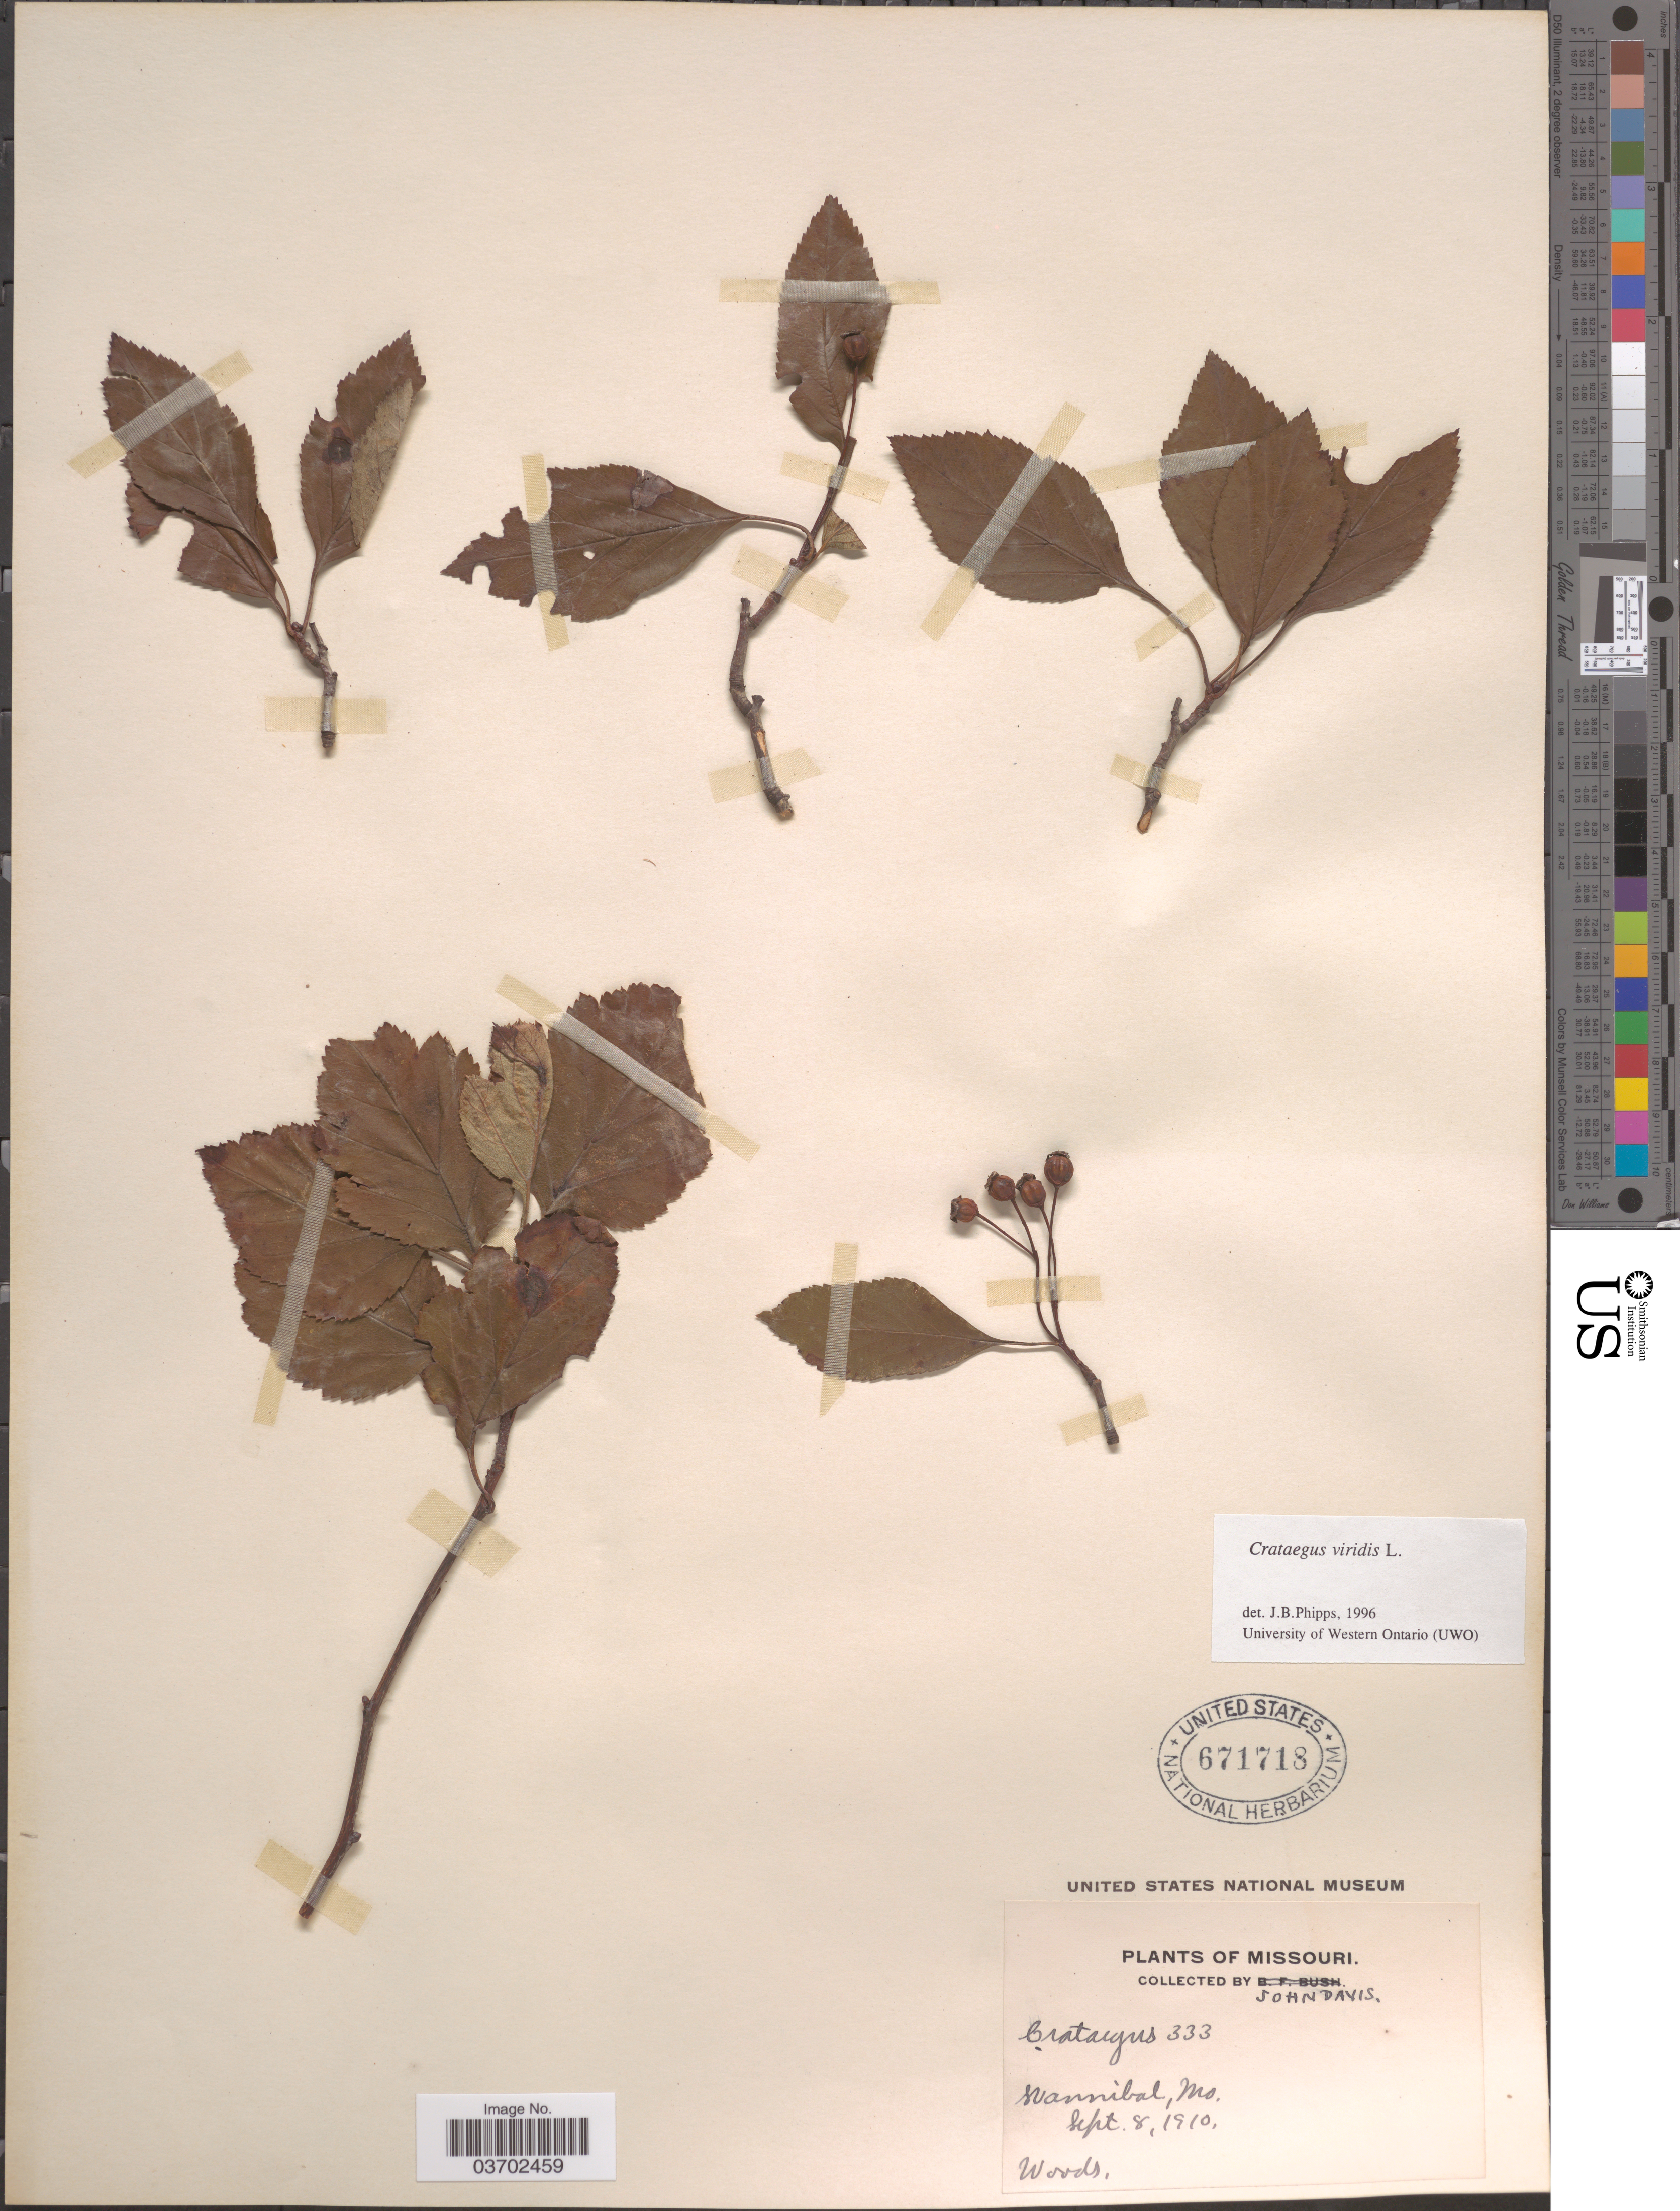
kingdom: Plantae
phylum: Tracheophyta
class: Magnoliopsida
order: Rosales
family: Rosaceae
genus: Crataegus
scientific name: Crataegus viridis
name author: L.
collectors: J. Davis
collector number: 333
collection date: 1910-09-08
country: United States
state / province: Missouri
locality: Hannibal.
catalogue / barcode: US 671718